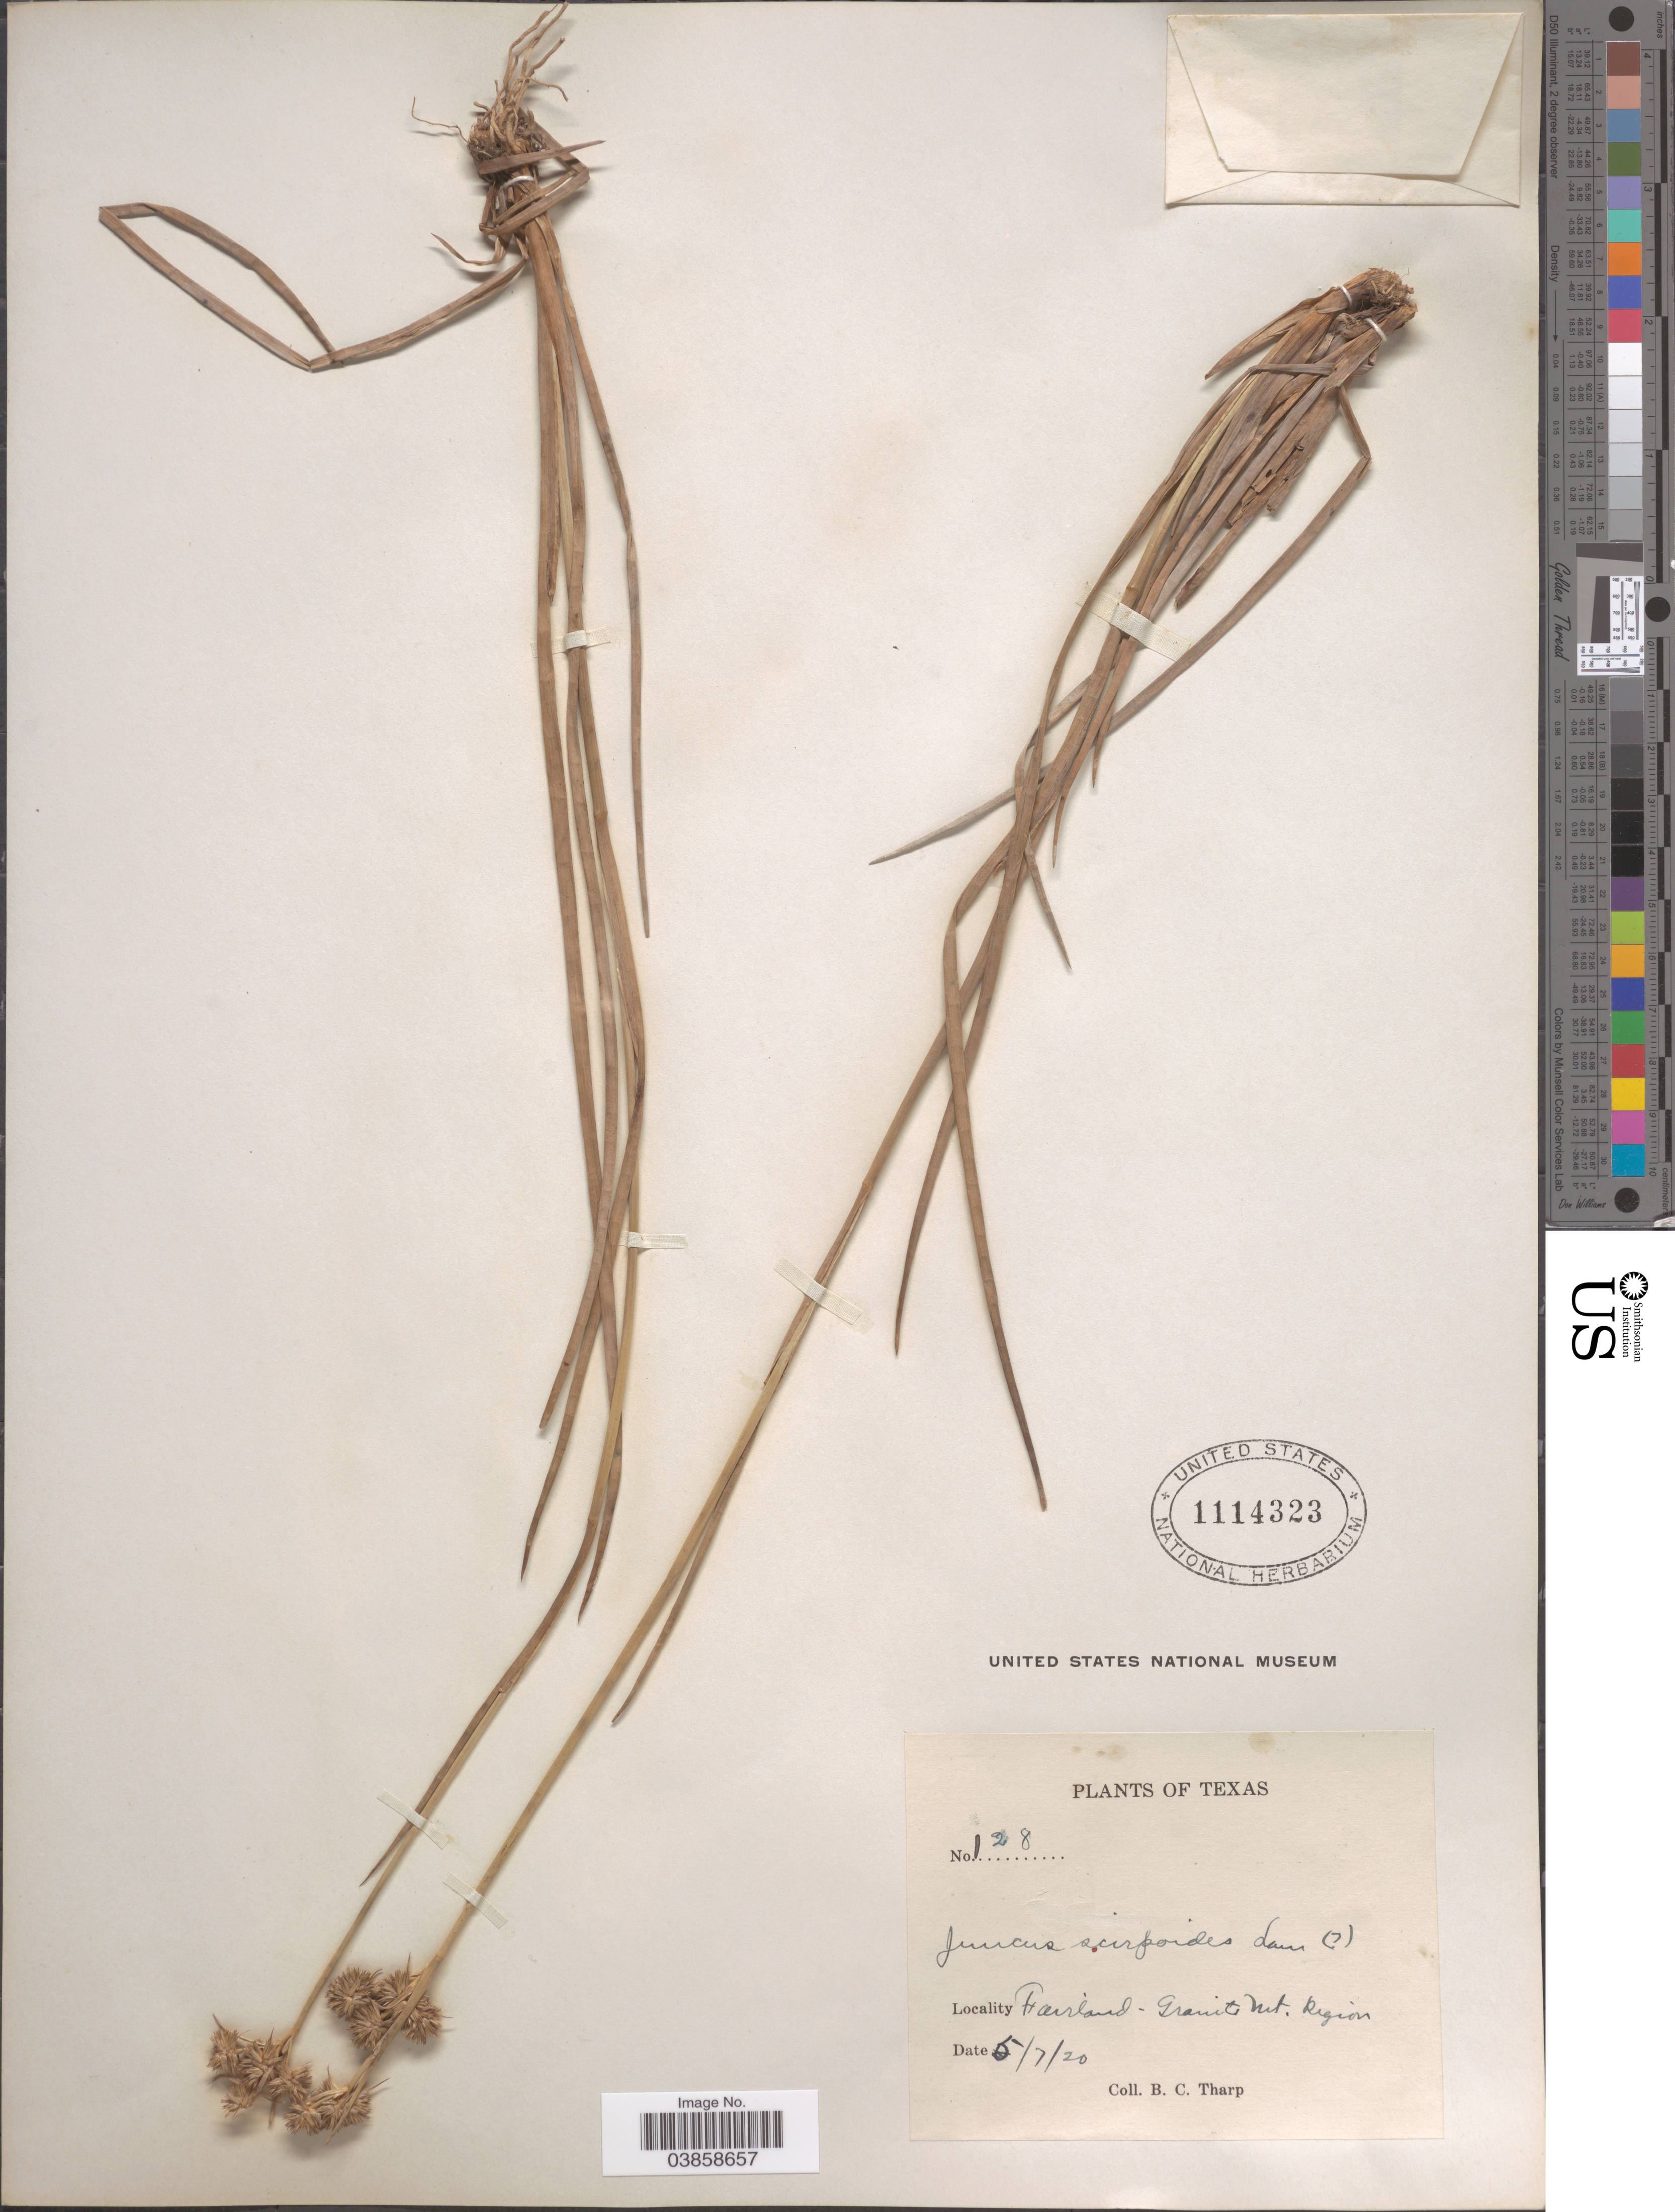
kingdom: Plantae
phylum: Tracheophyta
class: Liliopsida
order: Poales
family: Juncaceae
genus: Juncus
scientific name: Juncus validus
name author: Coville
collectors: B. C. Tharp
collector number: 128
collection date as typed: Transcribed d/m/y: 7/5/20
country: United States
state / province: Texas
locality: Fairland- Granite Mt. Region.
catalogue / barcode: US 1114323